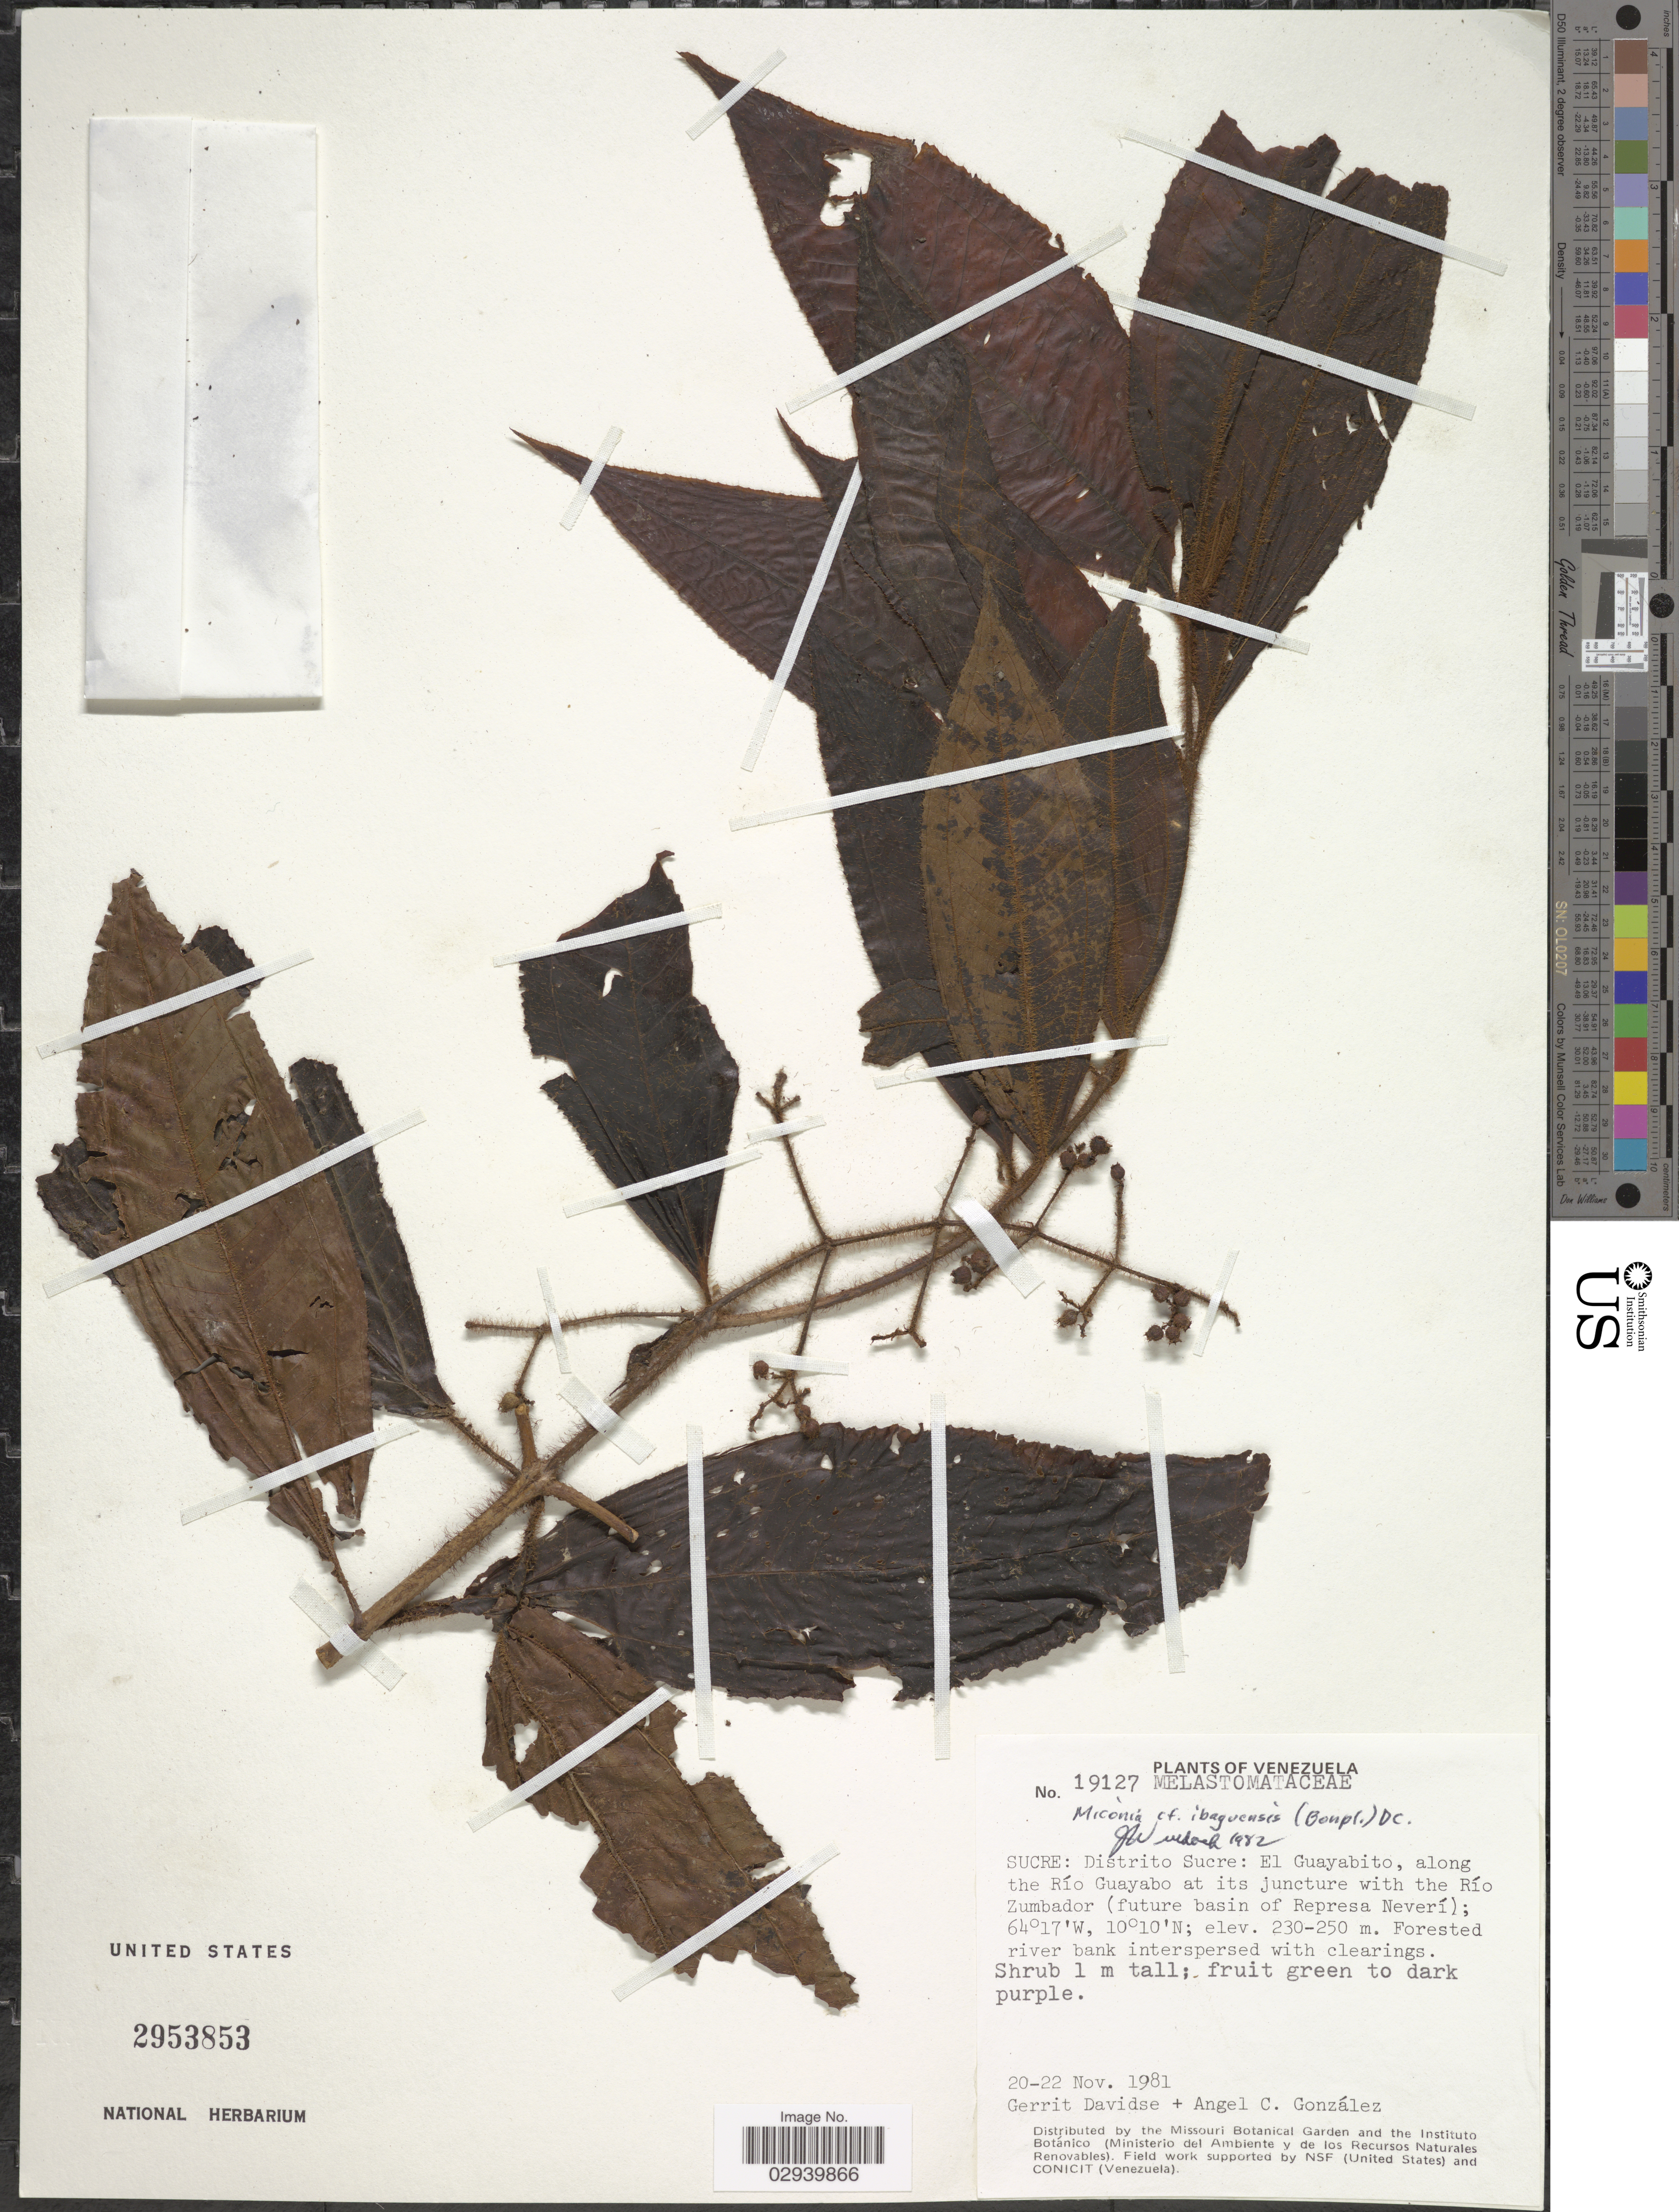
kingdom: Plantae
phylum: Tracheophyta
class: Magnoliopsida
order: Myrtales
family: Melastomataceae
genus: Miconia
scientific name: Miconia ibaguensis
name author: (Bonpl.) Triana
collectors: G. Davidse & A. C. González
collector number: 19127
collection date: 1981-11-20/1981-11-22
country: Venezuela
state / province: Sucre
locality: Sucre: Distrito Sucre: El Guayabito, along the Río Guayabo at its juncture with the Río Zumbador (future basin of Represa Neverí).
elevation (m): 230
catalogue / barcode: US 2953853